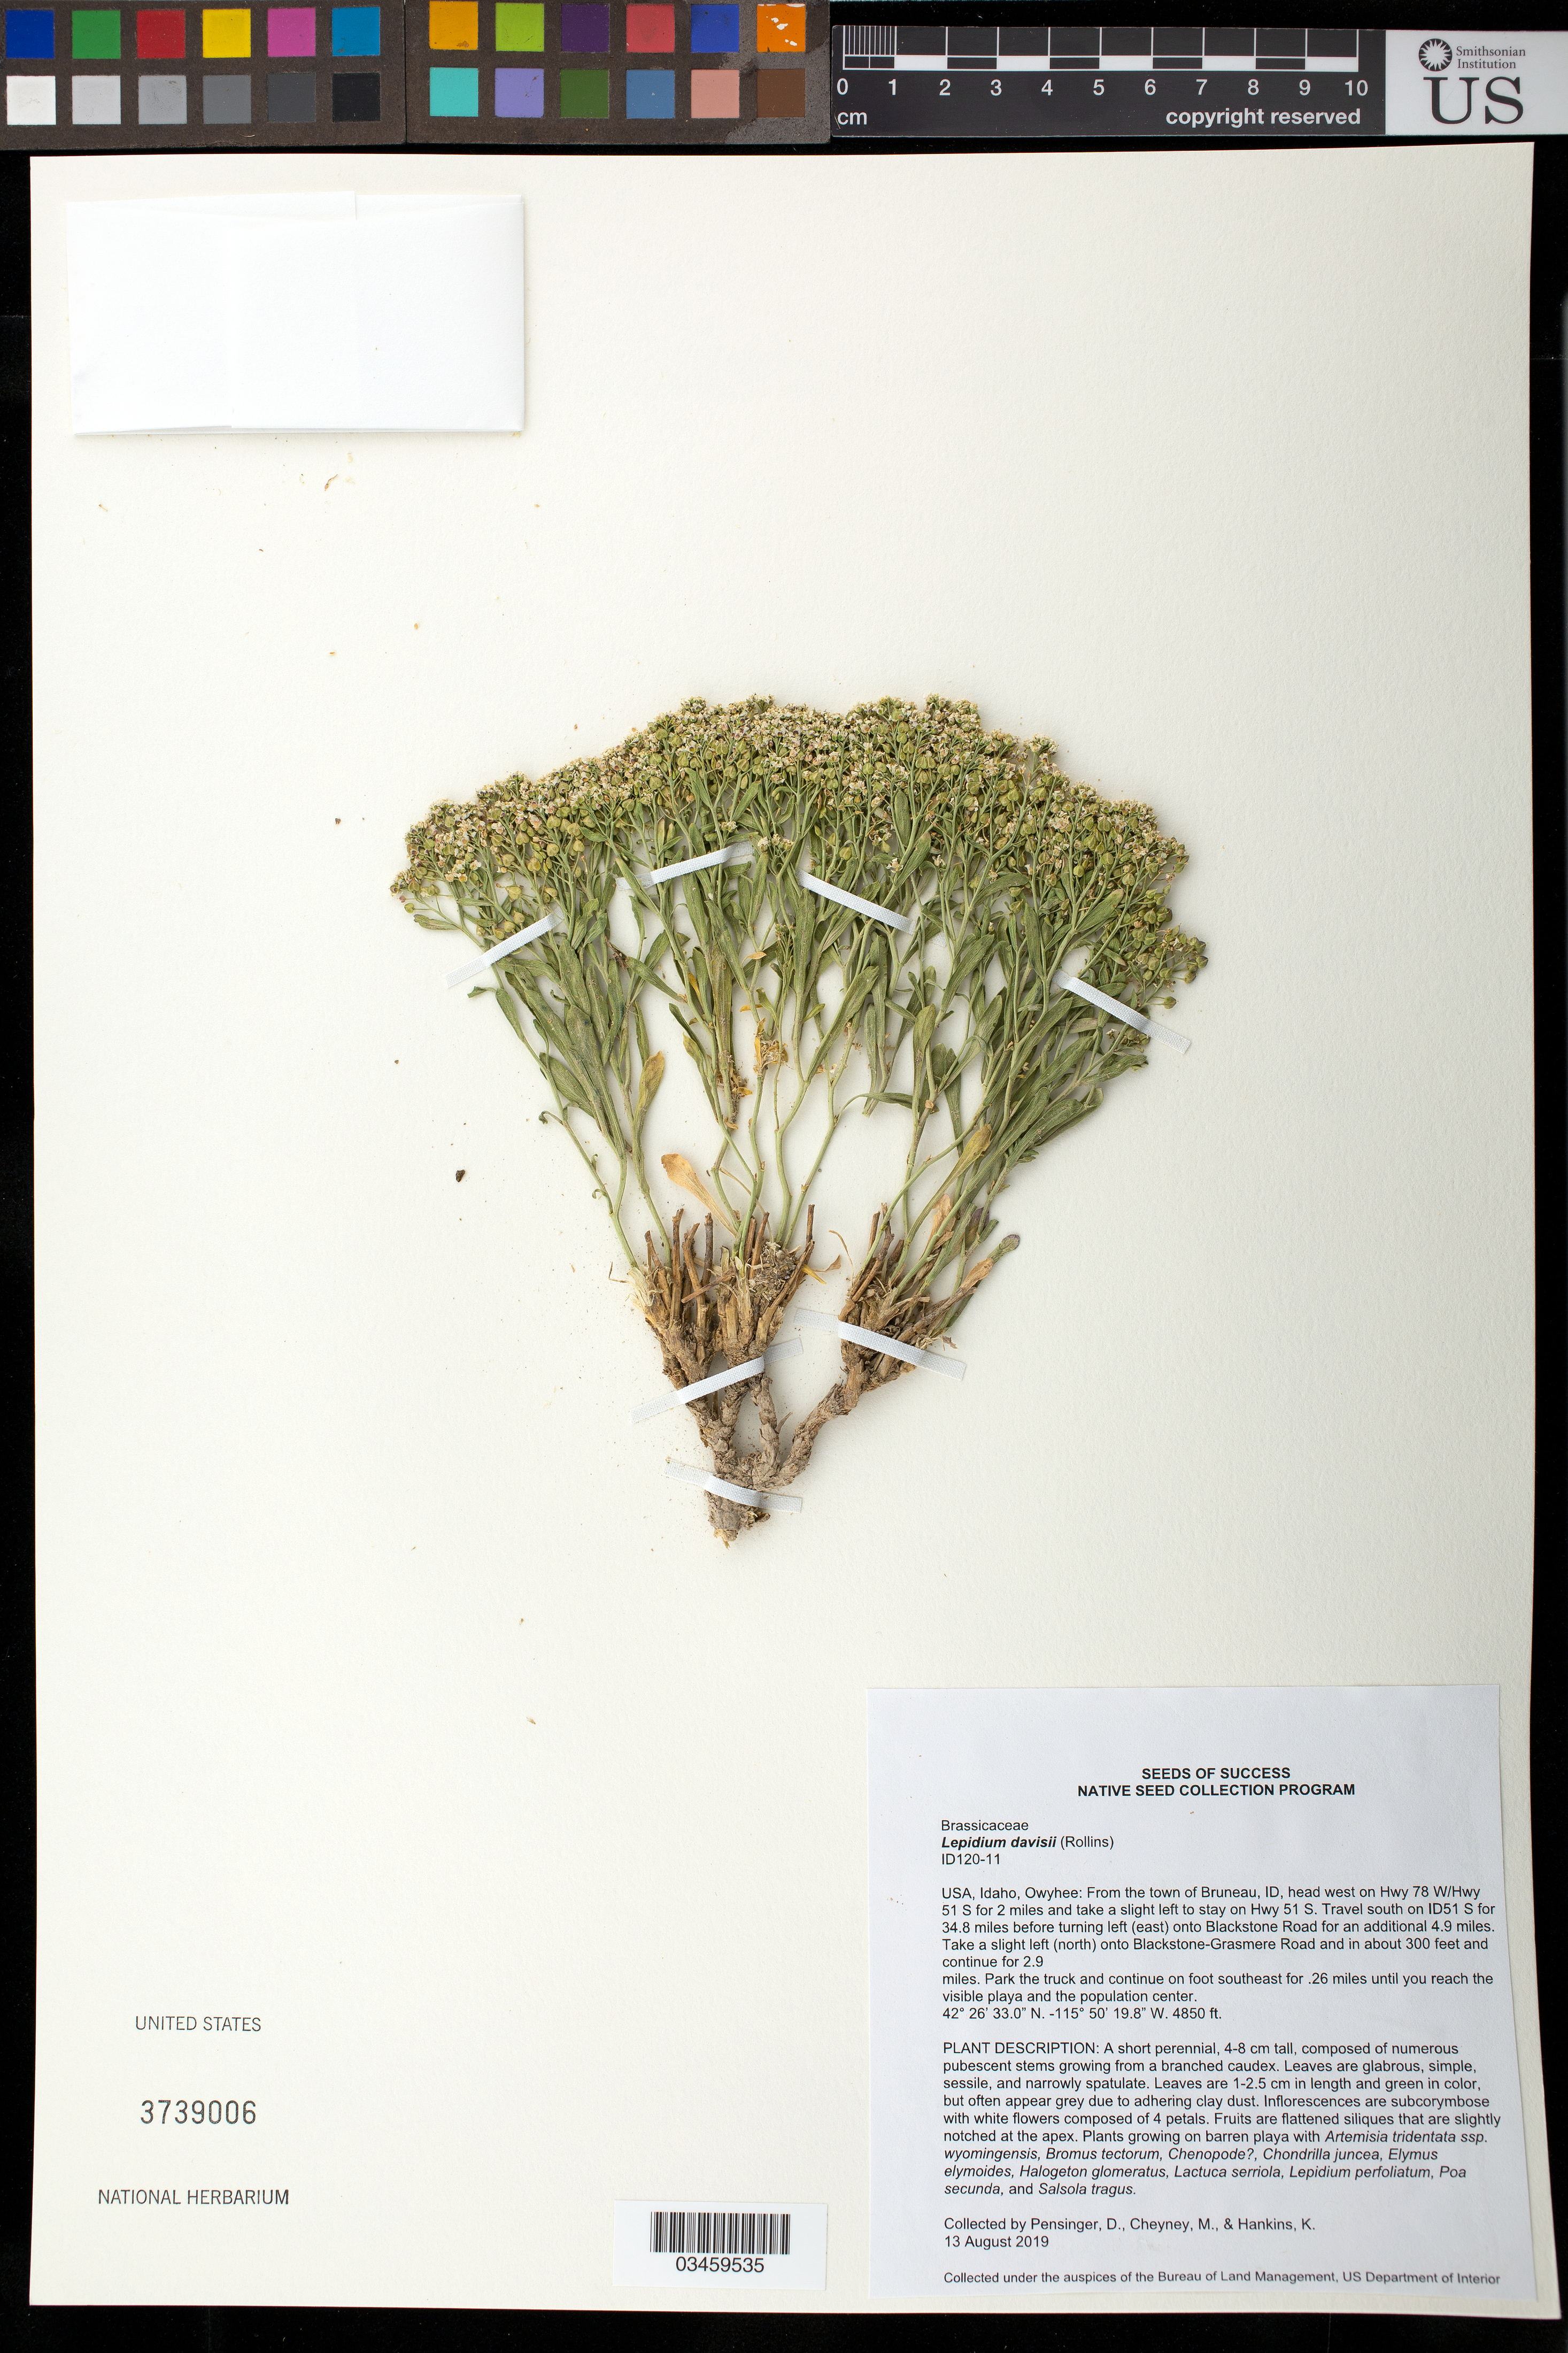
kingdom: Plantae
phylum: Tracheophyta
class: Magnoliopsida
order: Brassicales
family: Brassicaceae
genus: Lepidium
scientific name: Lepidium davisii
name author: Rollins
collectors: D. Pensinger, M. Cheyne & K. Hankins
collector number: ID120-11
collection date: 2019-07-13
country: United States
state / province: Idaho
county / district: Owyhee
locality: From Bruneau head W on Hwy 78W/Hwy 51S for 2 mi and take a slight left to stay on Hwy 51S, travel S on ID51S for 34.8 mi, turn left/east onto Blackstone Road for an additional 4.9 mi, take left/north onto Blackstone-Grasmere Rd and in about 300 feet and continue for 2.9 mi, then continue on foot SE for 0.26 mi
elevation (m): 1478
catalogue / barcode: US 3739006